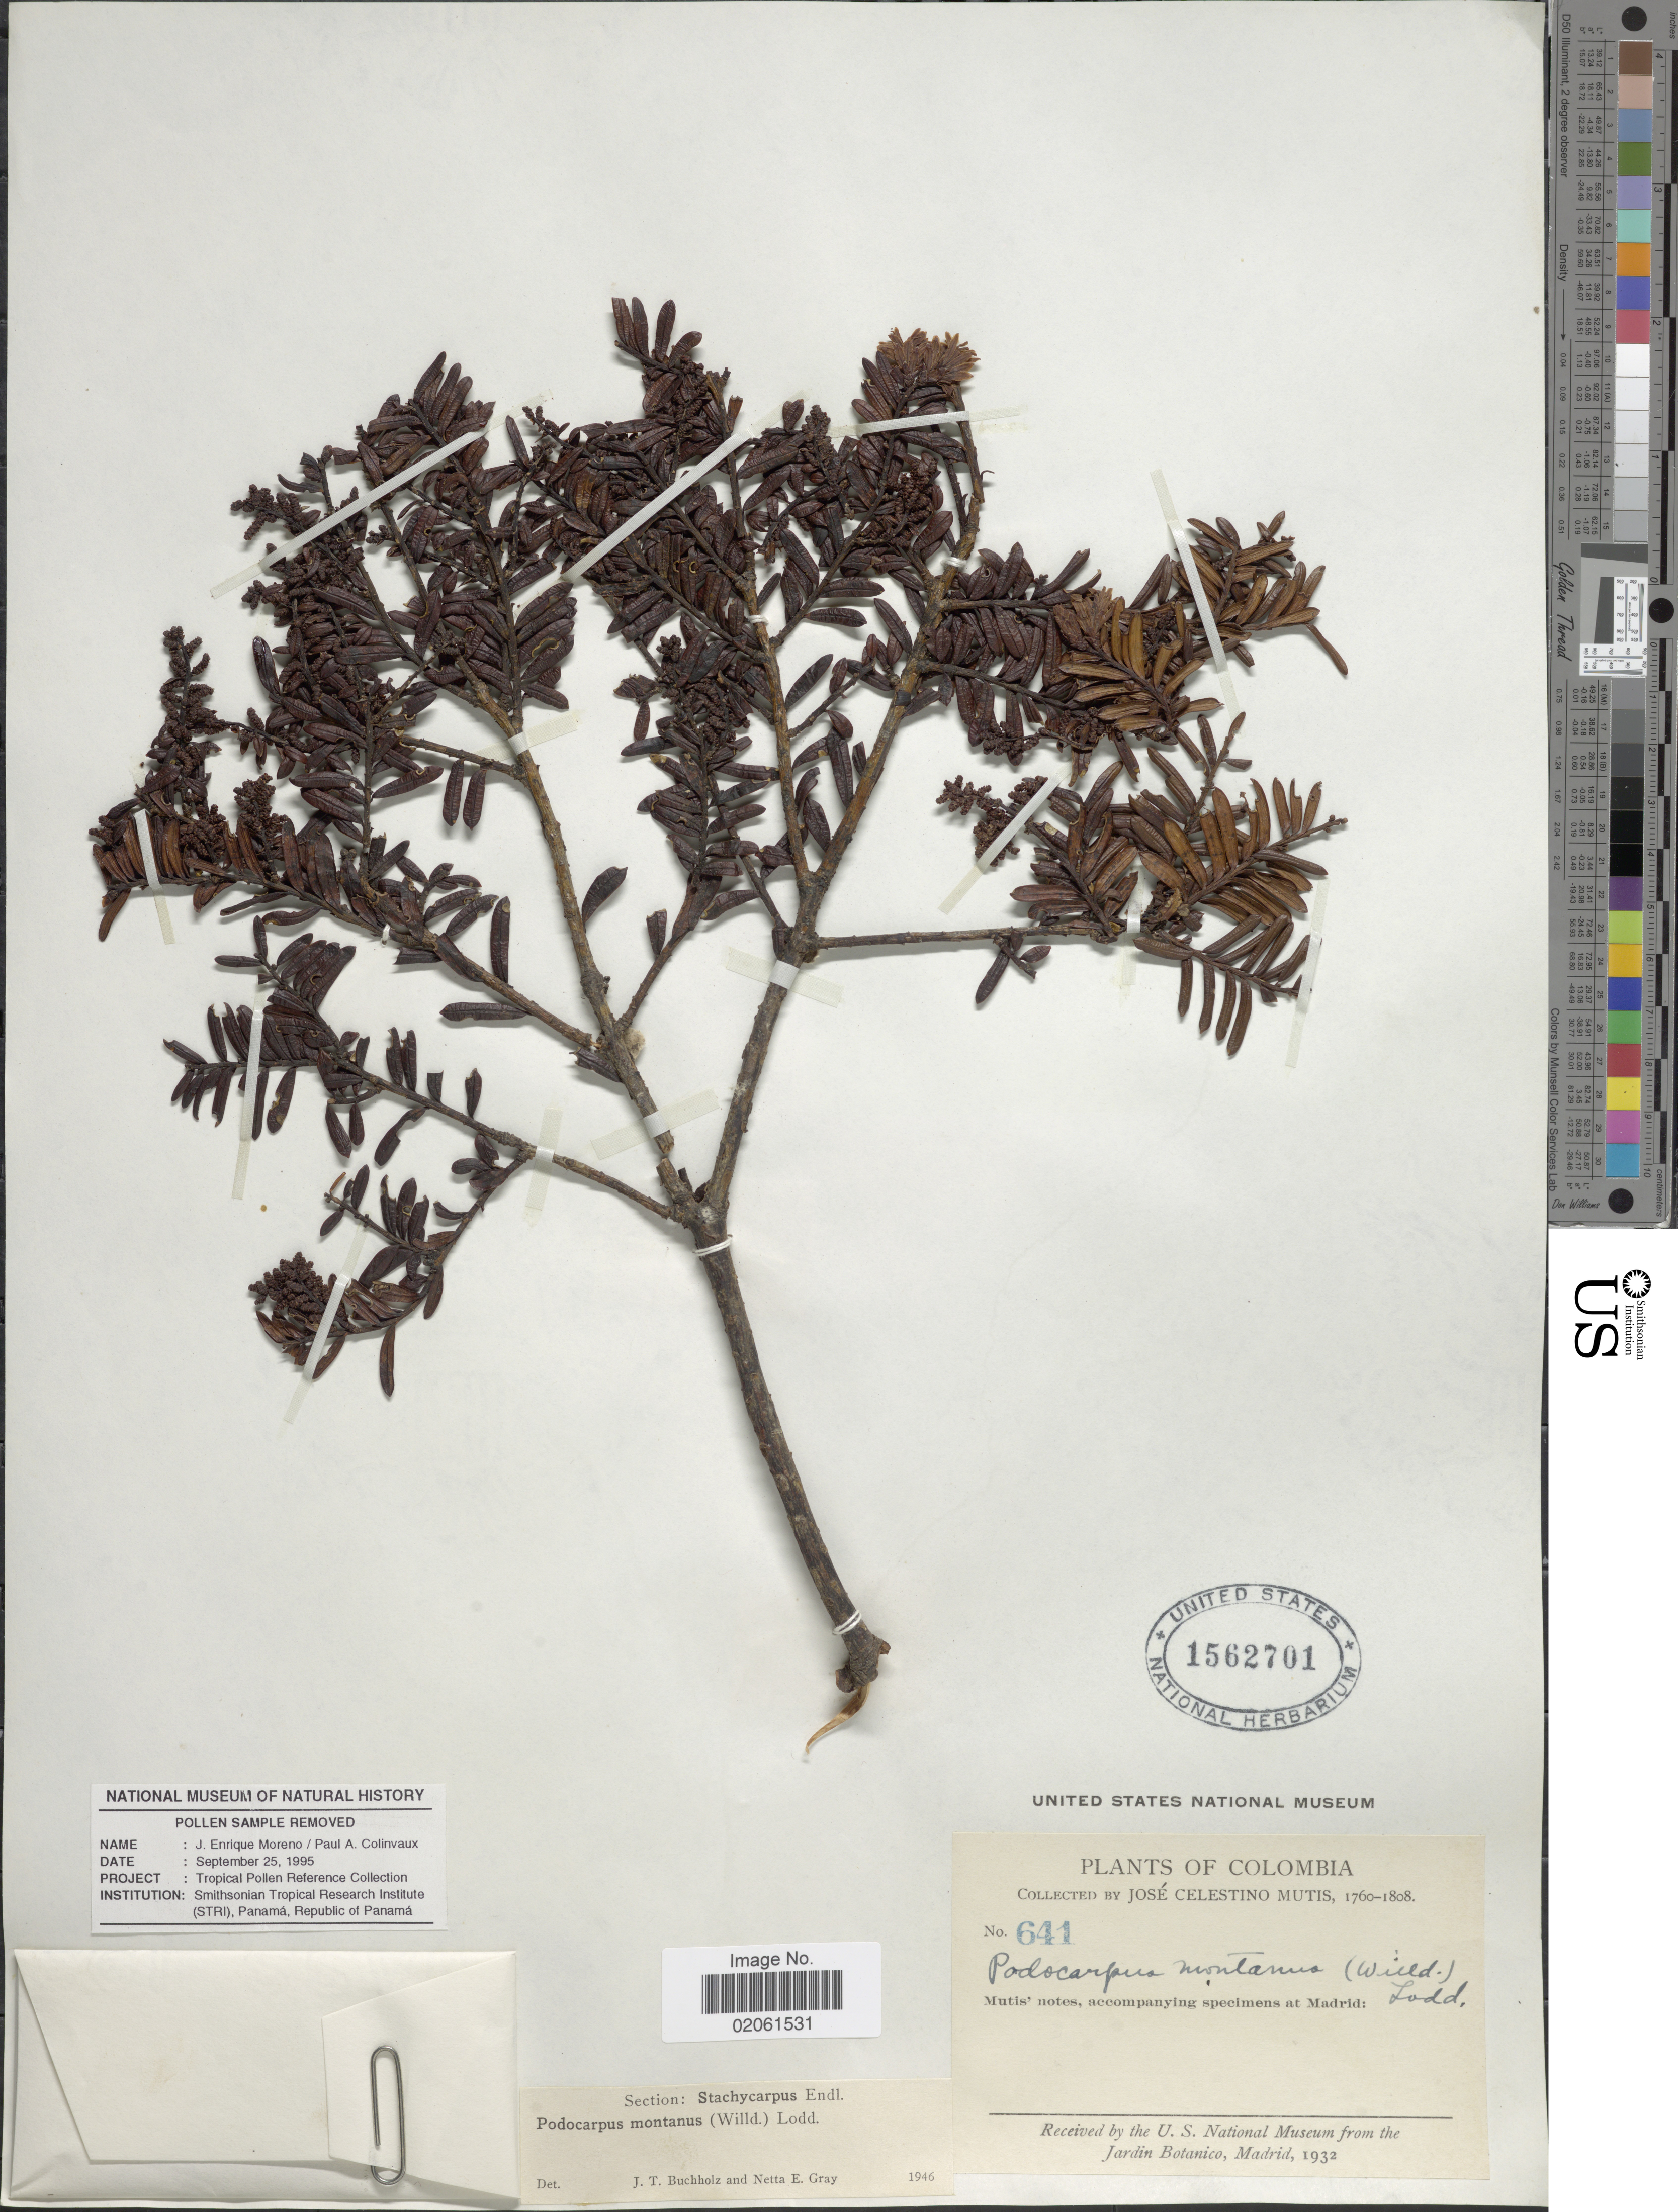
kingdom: Plantae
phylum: Tracheophyta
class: Pinopsida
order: Pinales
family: Podocarpaceae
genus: Podocarpus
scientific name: Podocarpus montanus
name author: (Humb. & Bonpl. ex Willd.) Lodd. ex Endl.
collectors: J. C. B. Mutis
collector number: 641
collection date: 1760/1808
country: Colombia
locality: Colombia.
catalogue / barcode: US 1562701